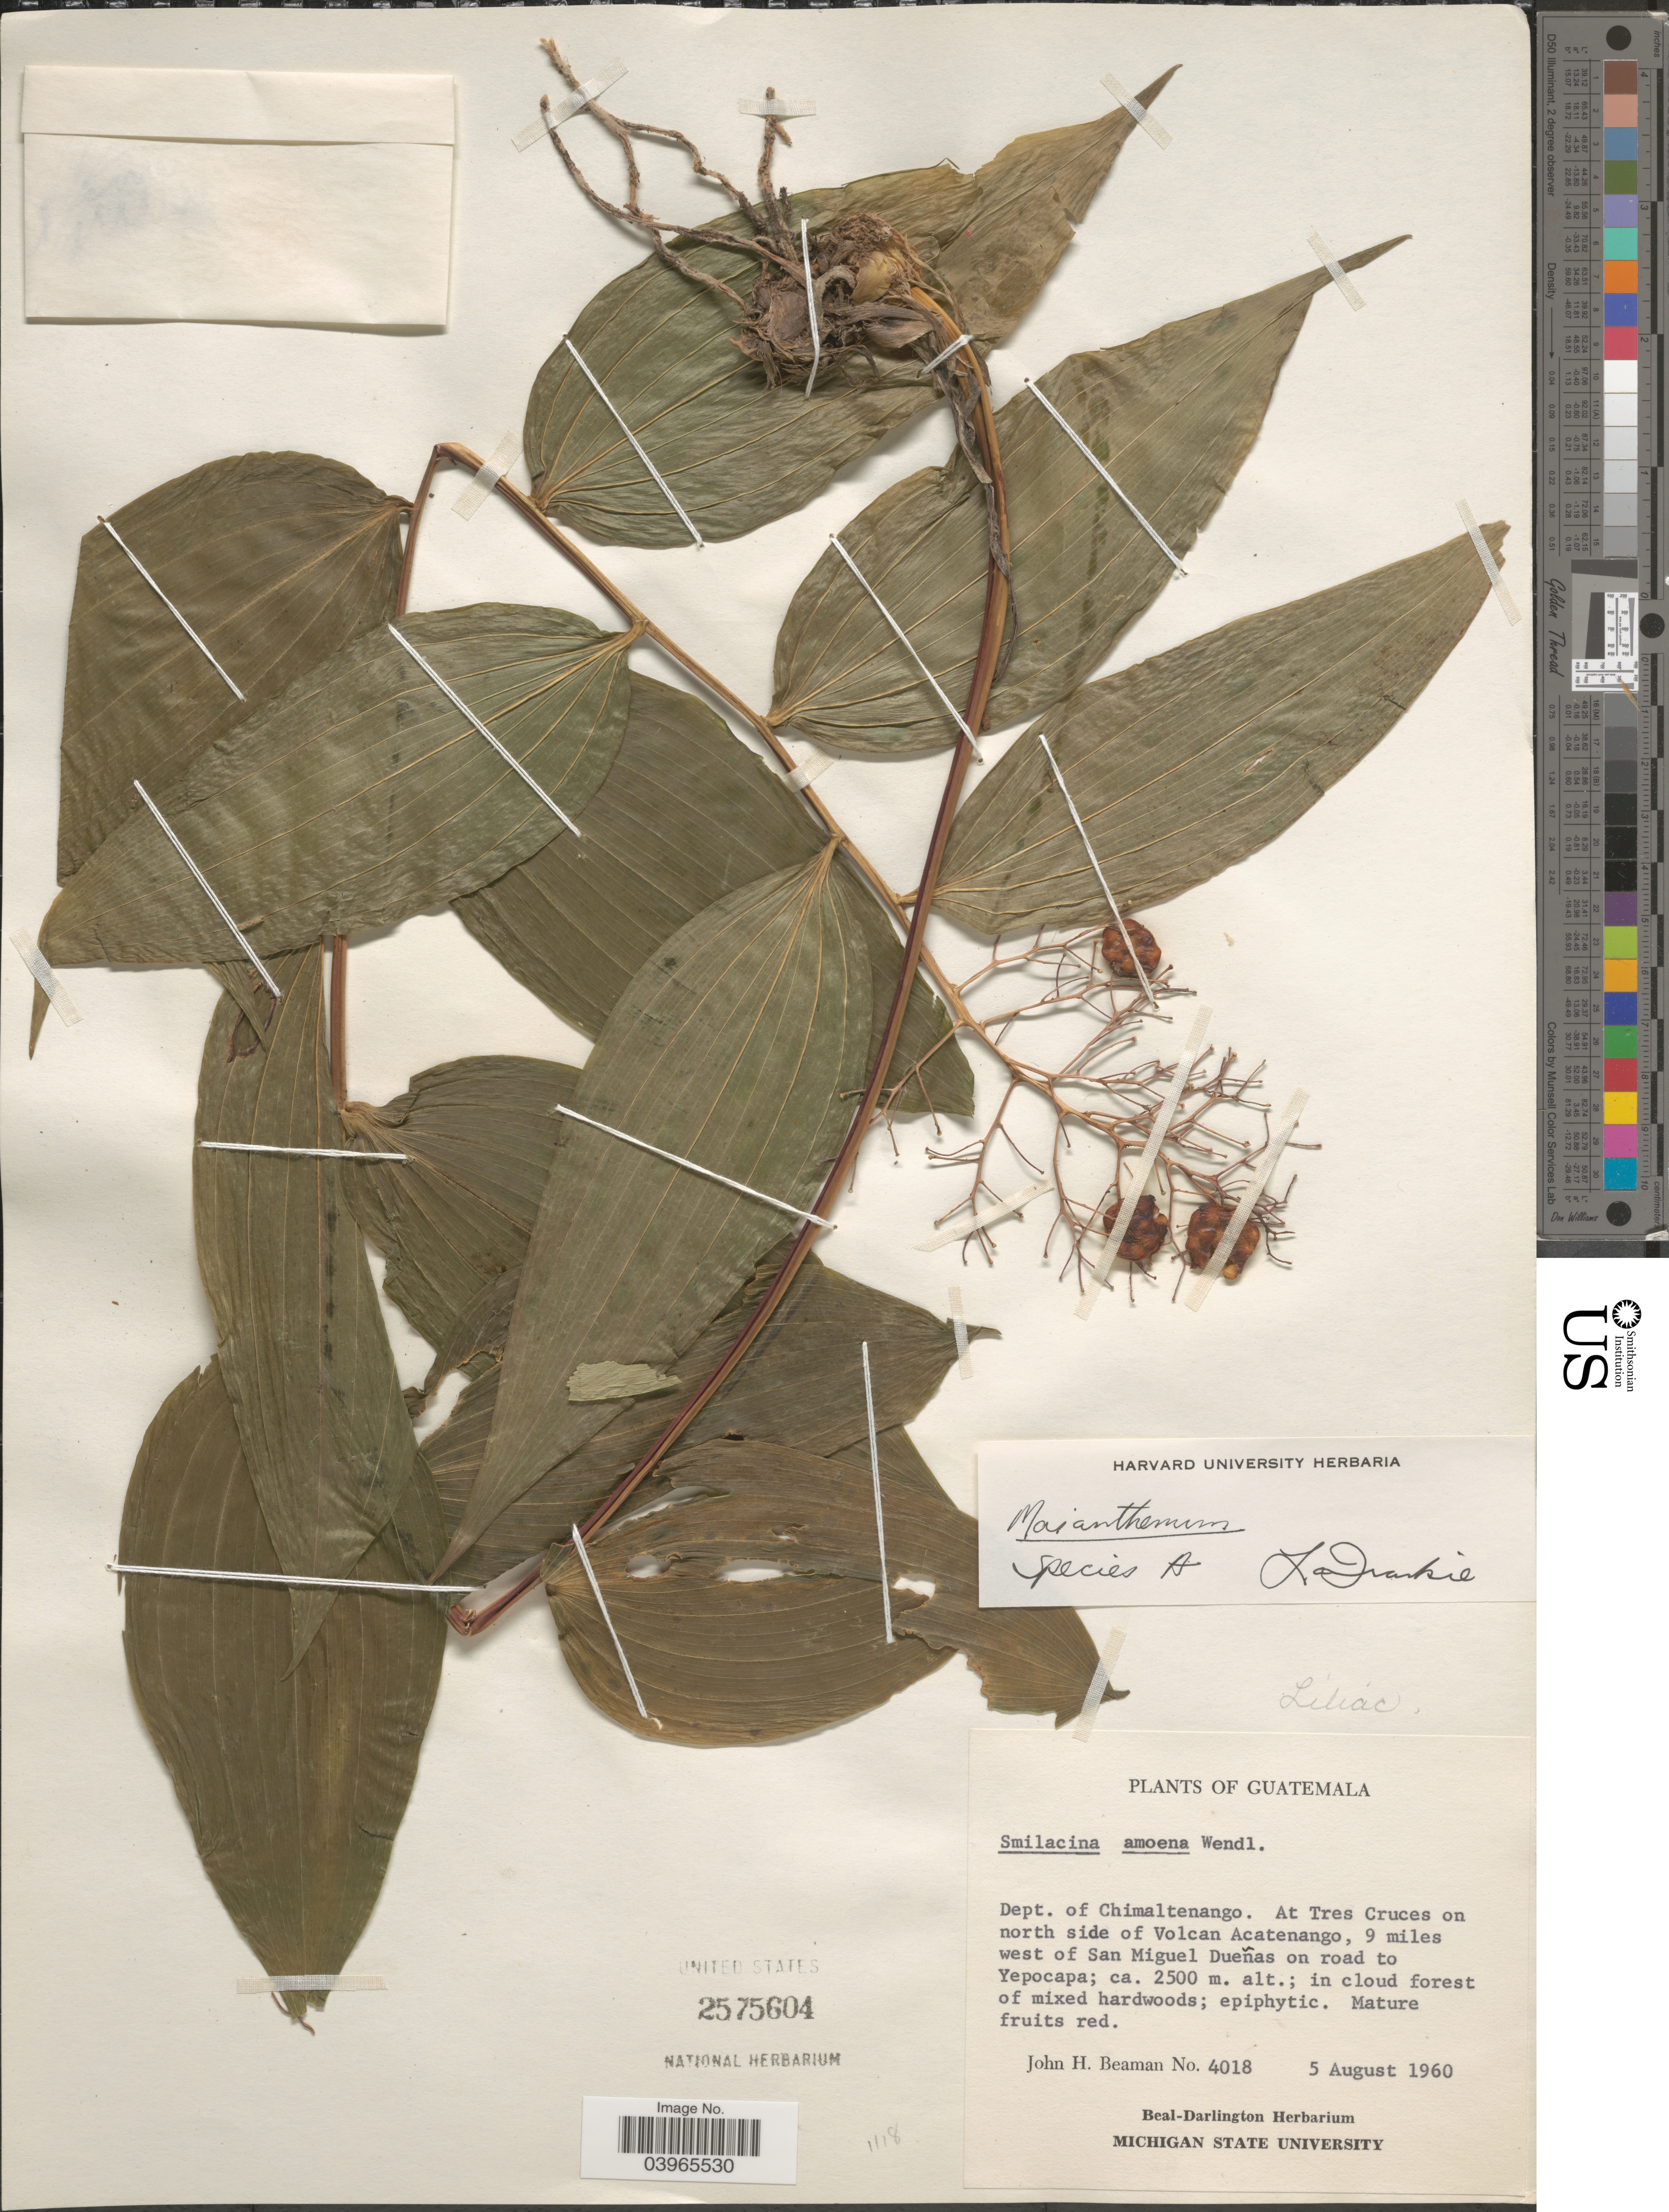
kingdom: Plantae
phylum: Tracheophyta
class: Liliopsida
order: Asparagales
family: Asparagaceae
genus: Maianthemum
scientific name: Maianthemum sp.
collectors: J. H. Beaman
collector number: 4018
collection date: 1960-08-05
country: Guatemala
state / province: Chimaltenango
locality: Dept. of Chimaltenango. At Tres Cruces on north side of Volcan Acatenango, 9 miles west of San Miguel Dueñas on road to Yepocapa.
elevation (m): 2500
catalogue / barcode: US 2575604